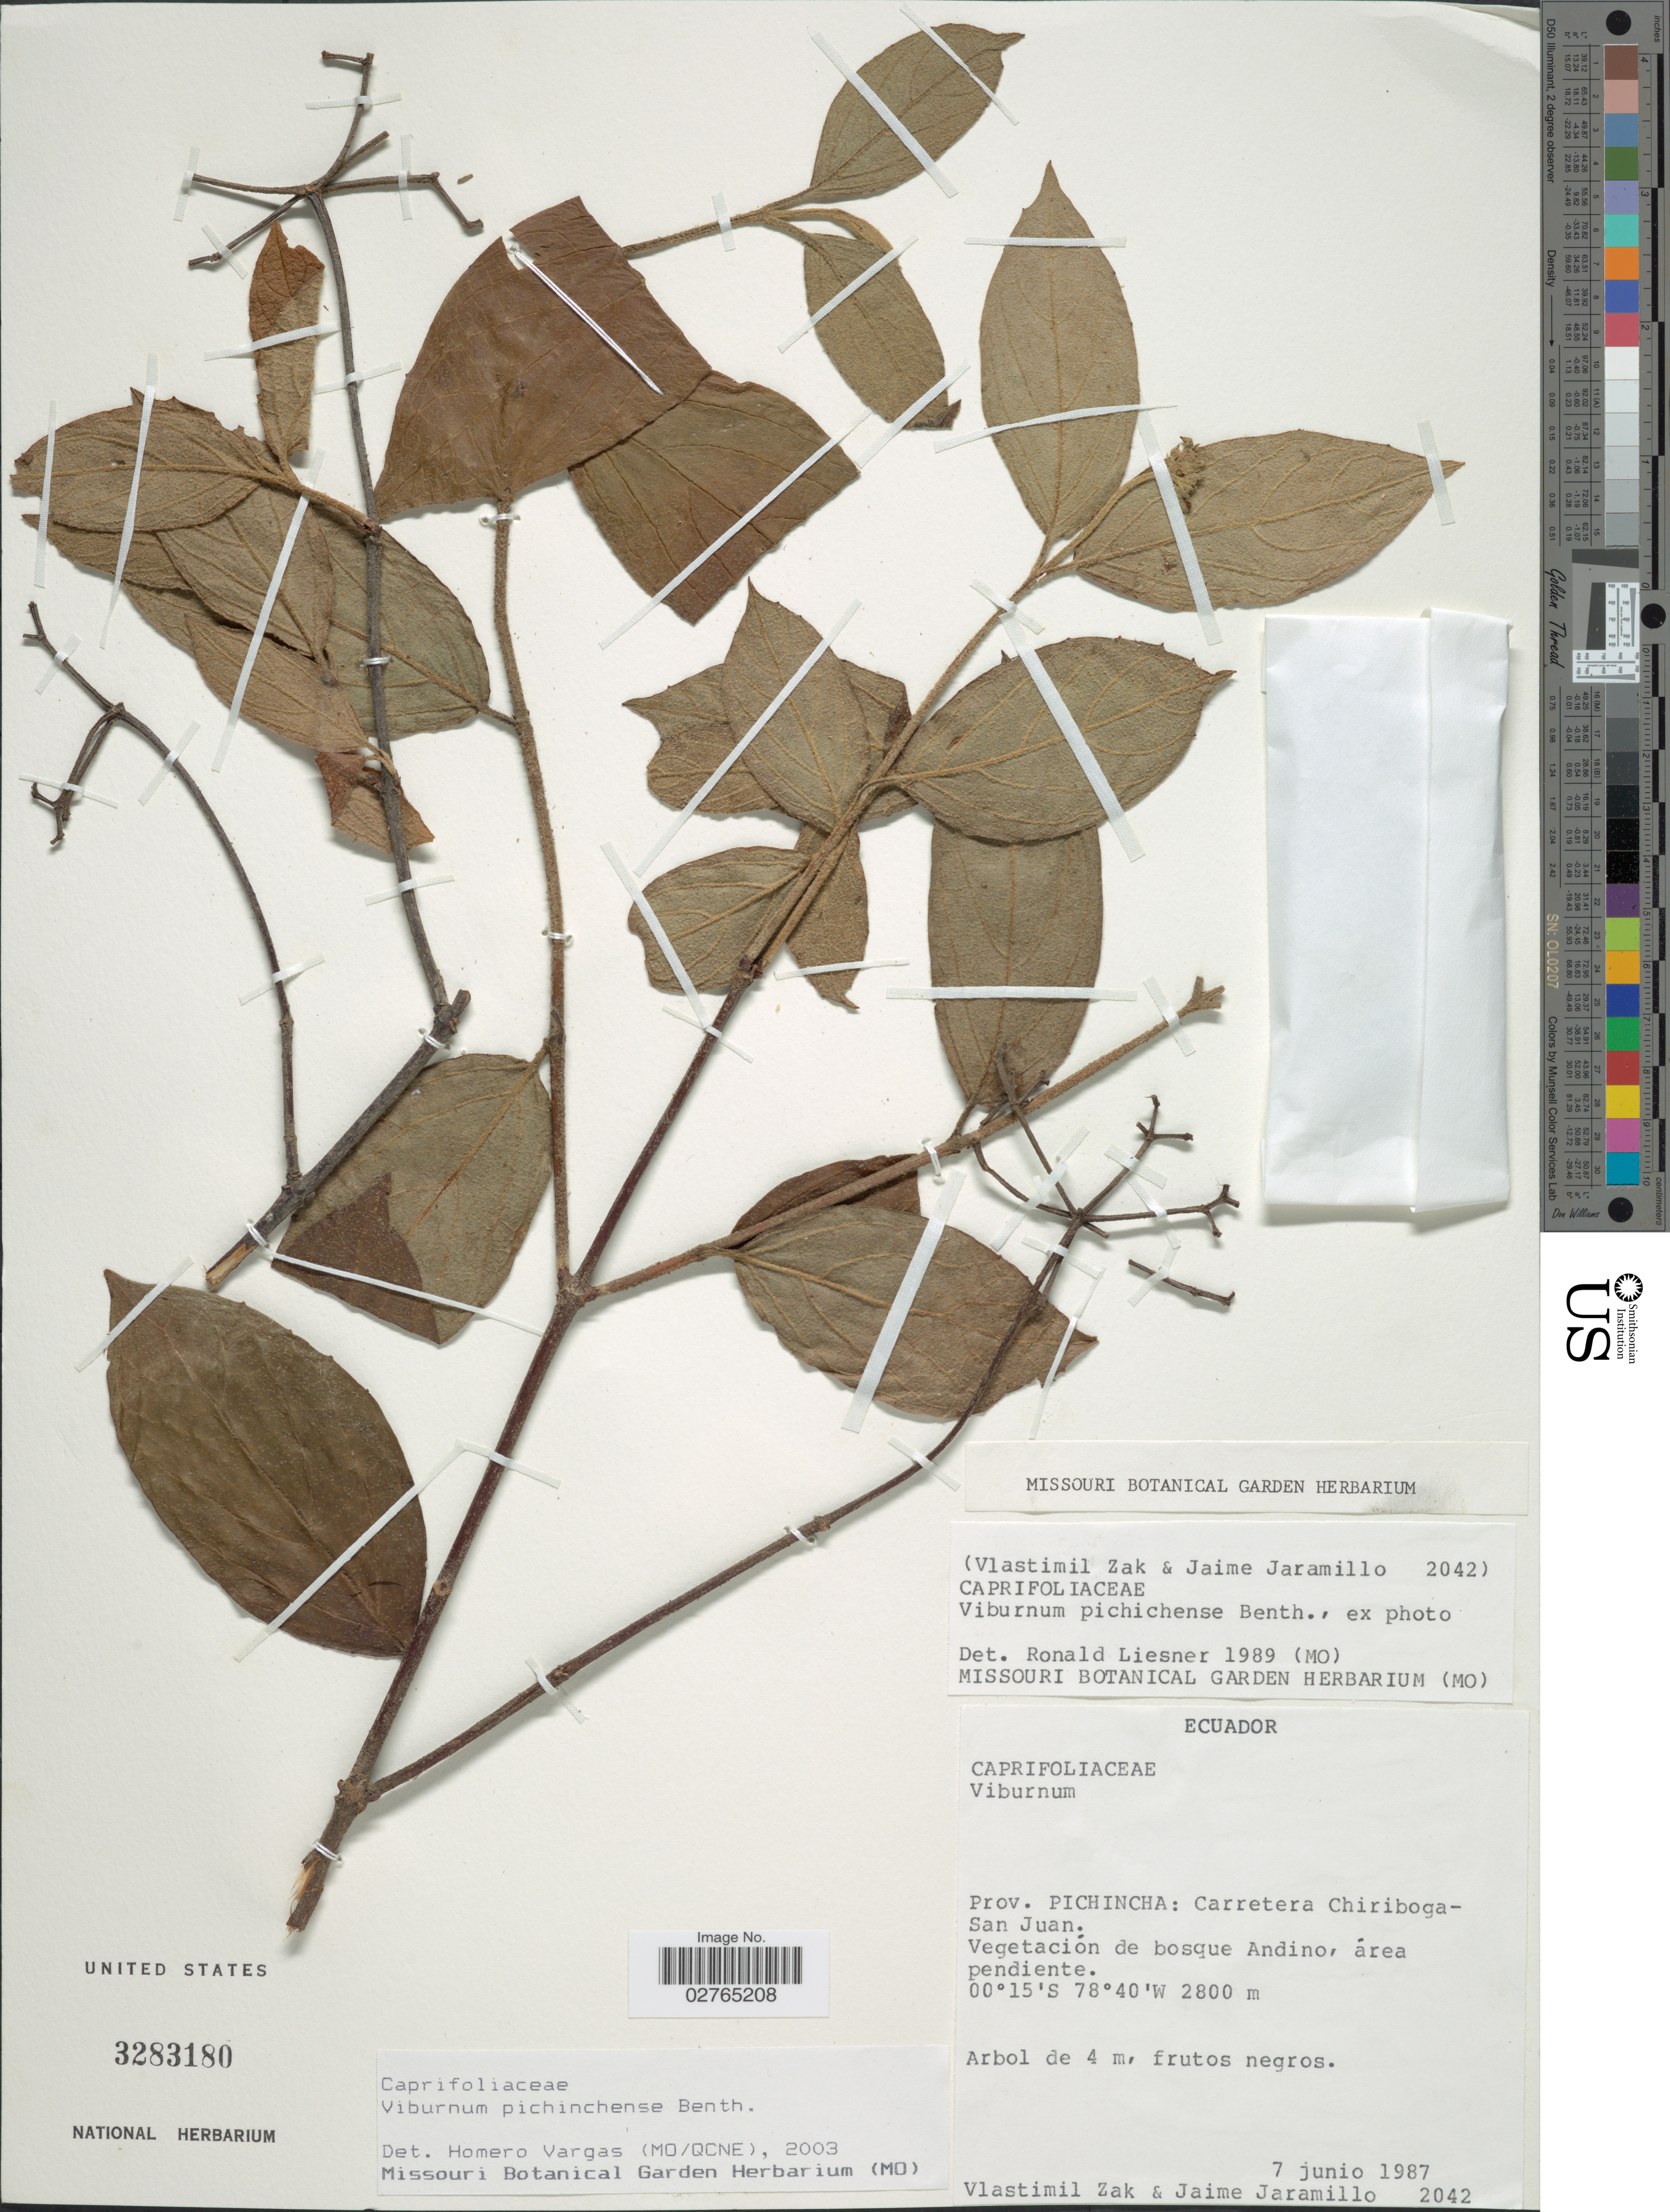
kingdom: Plantae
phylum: Tracheophyta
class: Magnoliopsida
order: Dipsacales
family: Viburnaceae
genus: Viburnum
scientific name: Viburnum pichinchense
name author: Benth.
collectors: V. Zak & J. Jaramillo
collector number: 2042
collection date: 1987-06-07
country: Ecuador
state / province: Pichincha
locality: Carretera Chiriboga-San Juan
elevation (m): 2800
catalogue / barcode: US 3283180